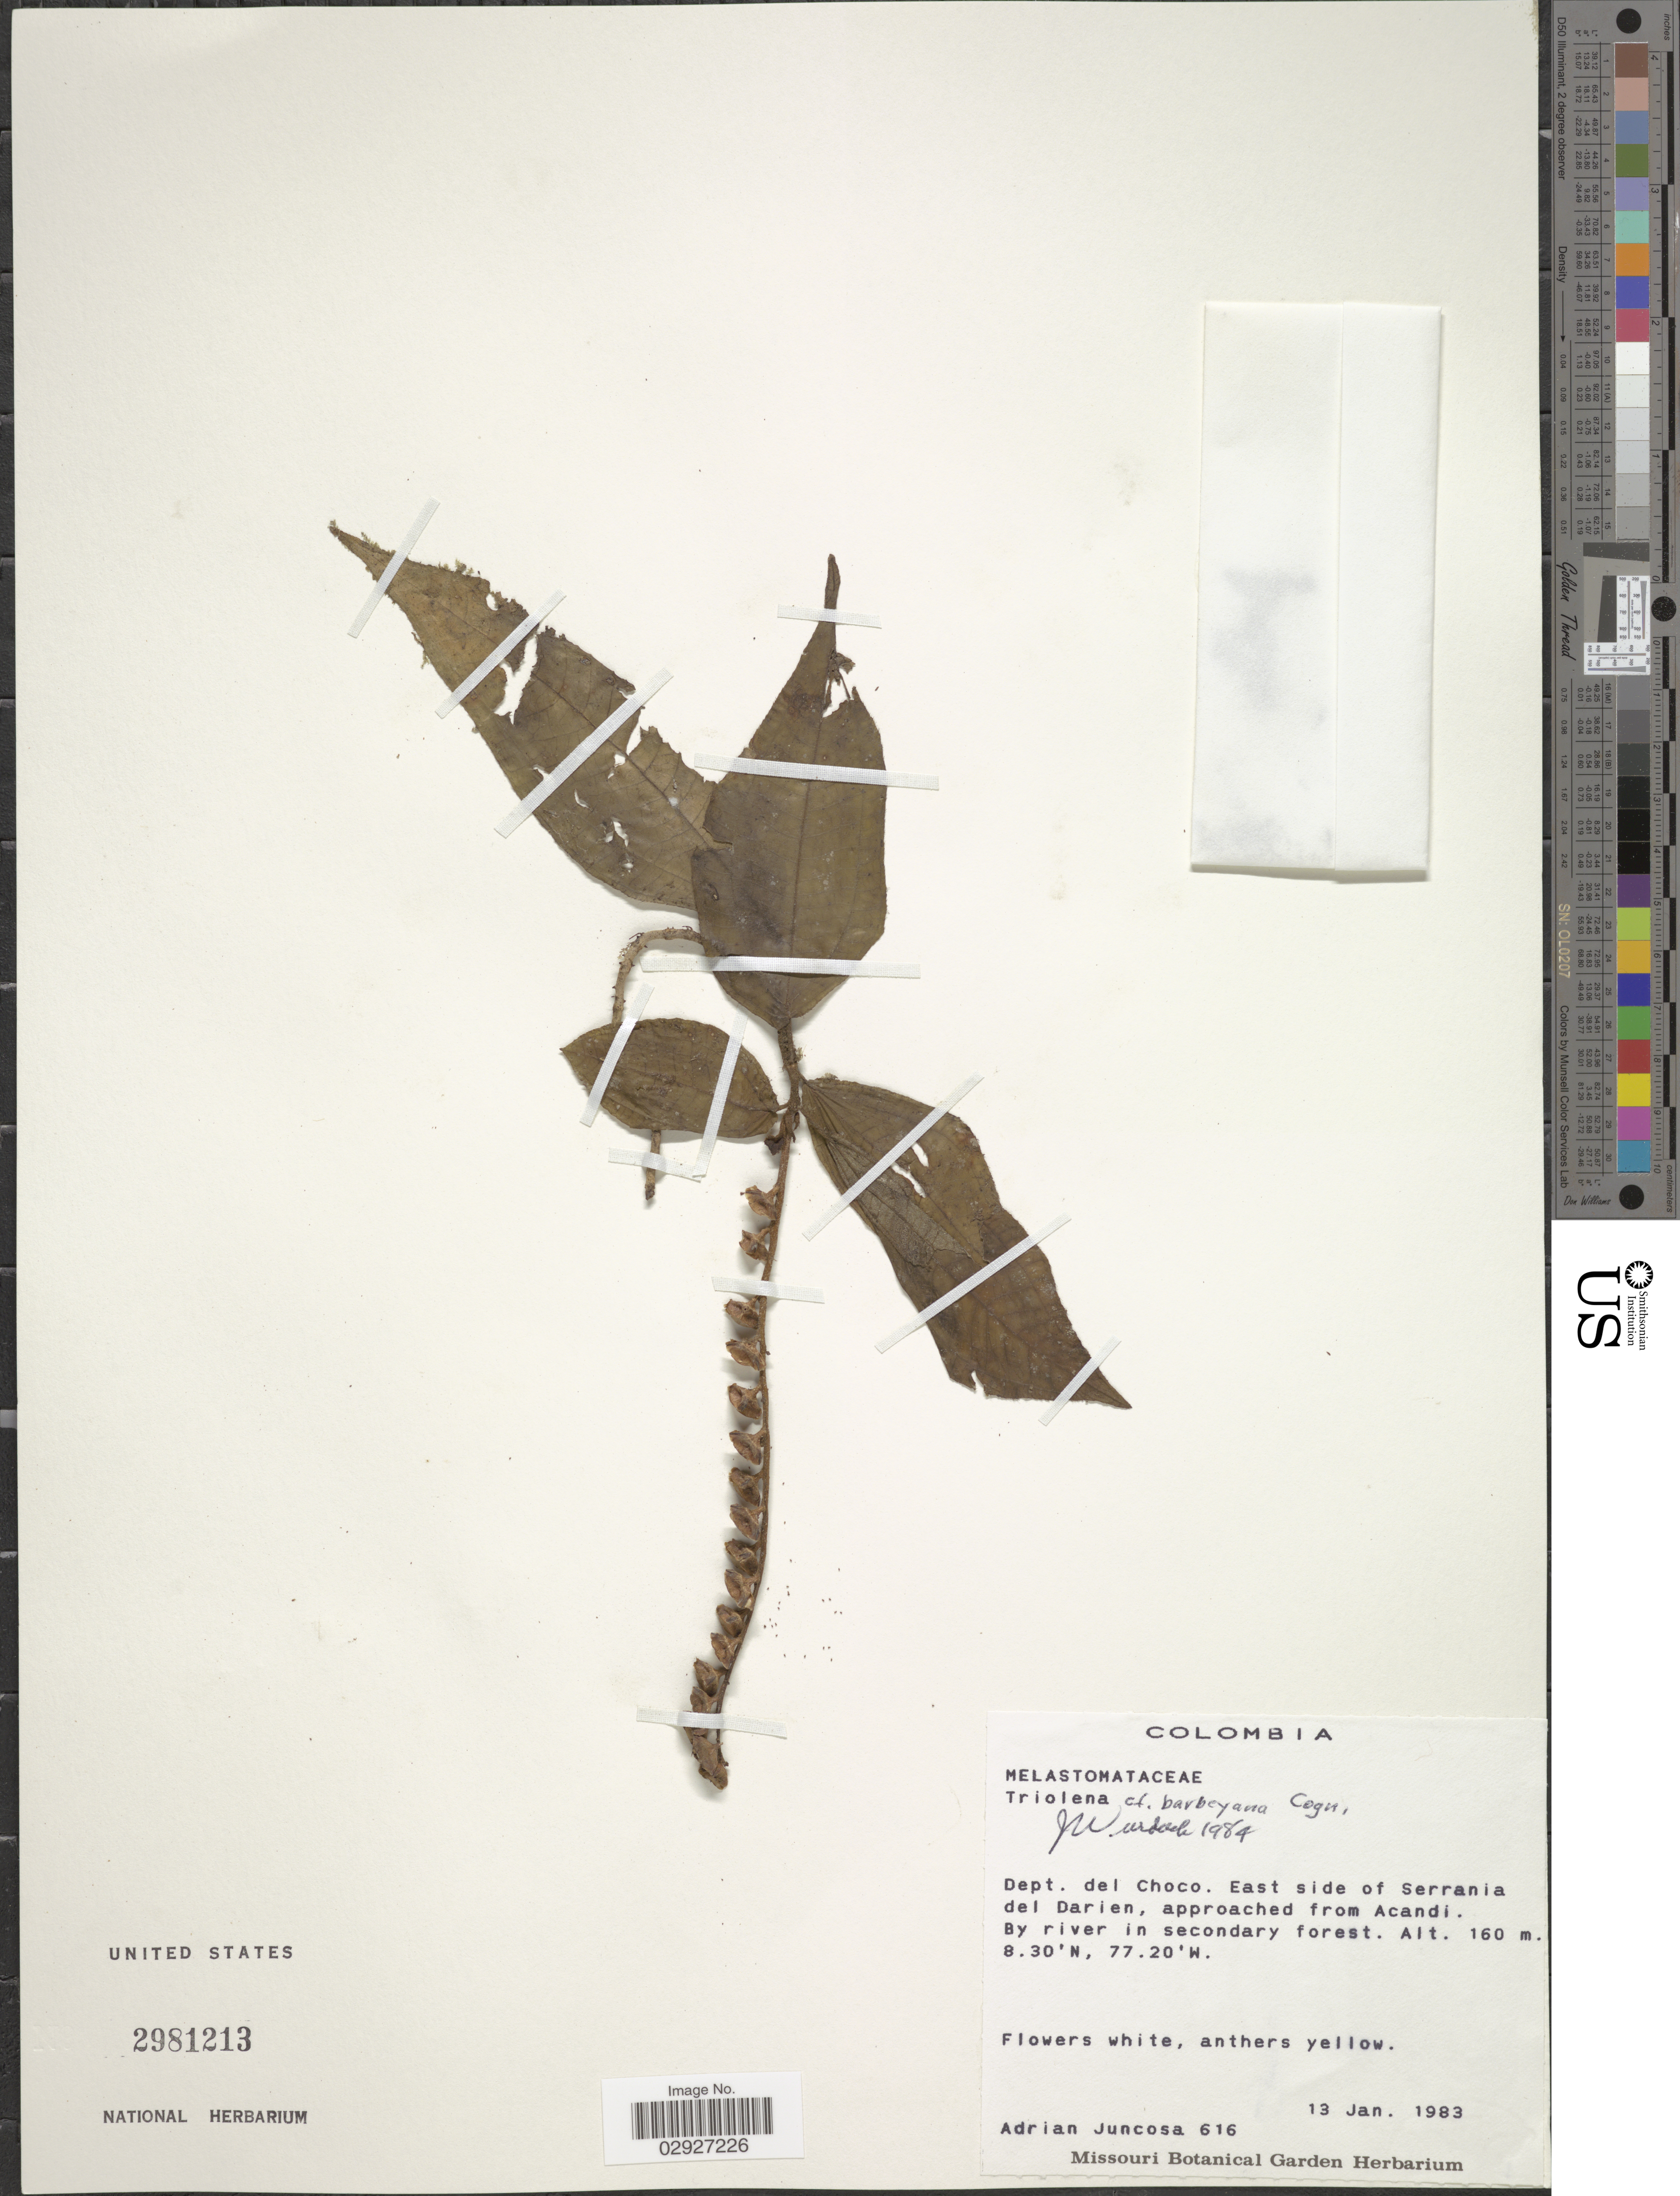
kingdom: Plantae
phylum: Tracheophyta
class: Magnoliopsida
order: Myrtales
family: Melastomataceae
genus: Triolena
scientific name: Triolena barbeyana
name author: Cogn.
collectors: A. Juncosa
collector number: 616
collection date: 1983-01-13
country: Colombia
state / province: Chocó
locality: Dept. del Chocó, East side of Serrania del Darien, approached from Acandi.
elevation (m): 160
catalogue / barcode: US 2981213